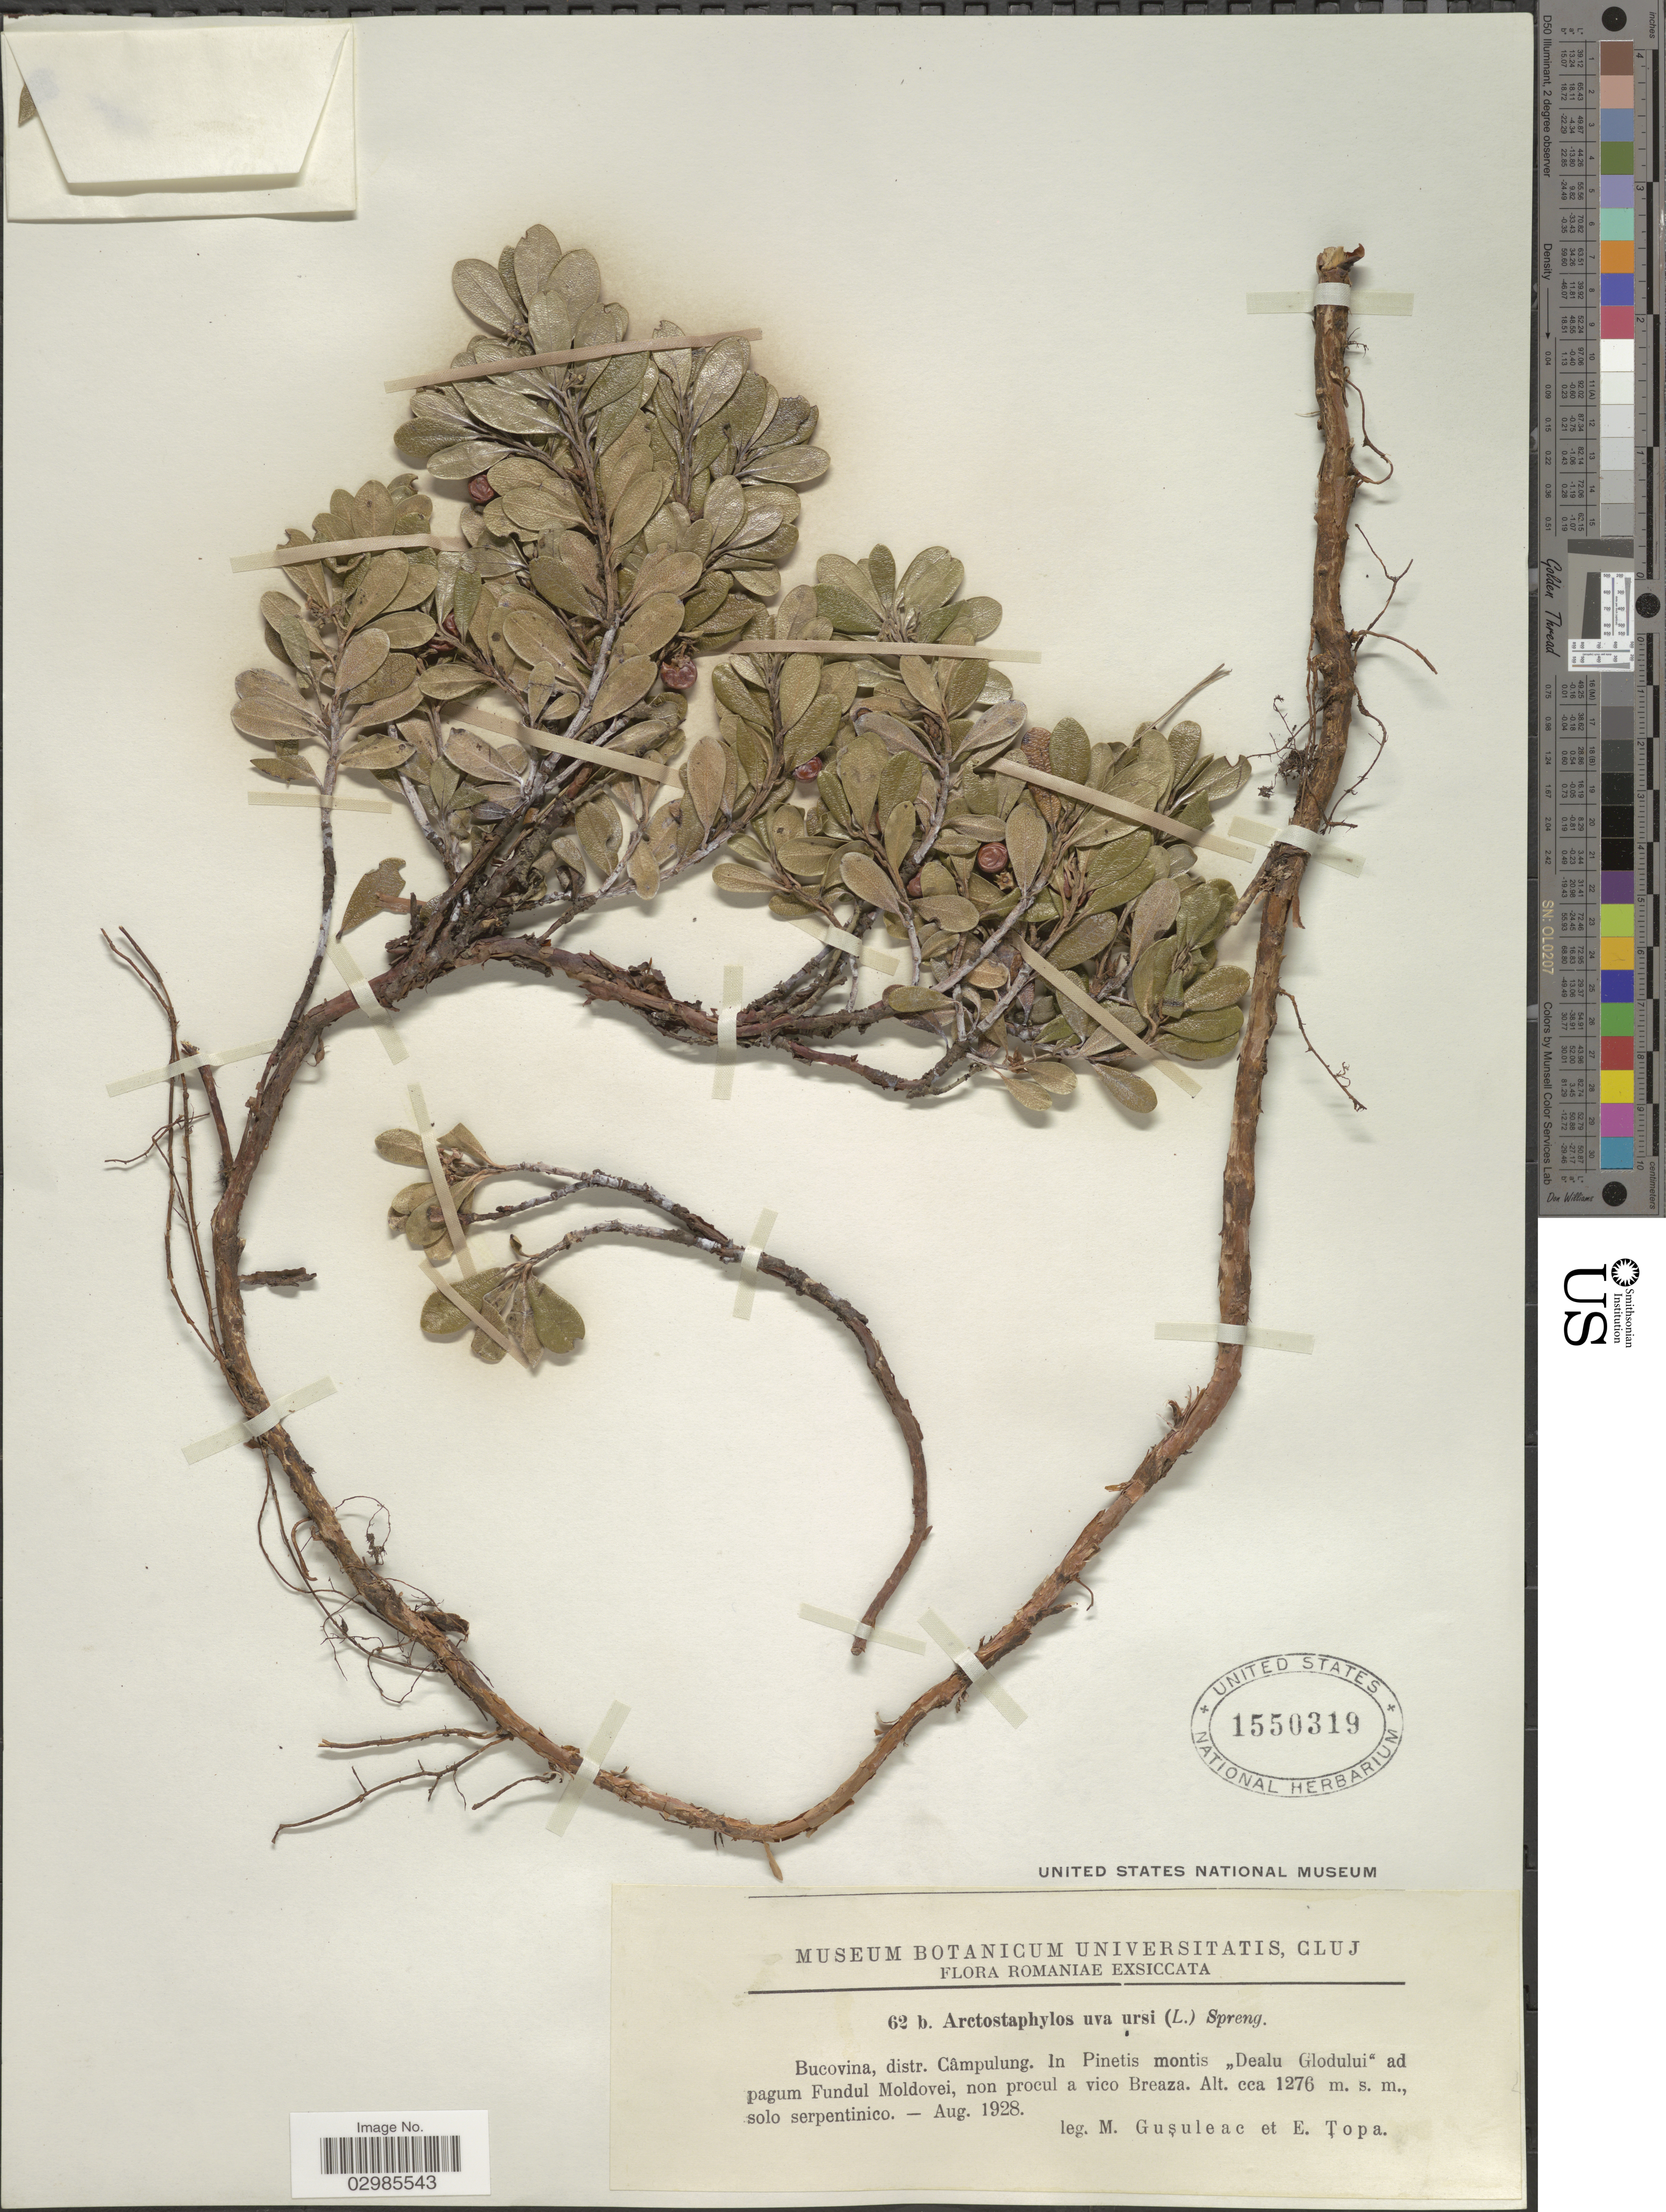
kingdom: Plantae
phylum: Tracheophyta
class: Magnoliopsida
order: Ericales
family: Ericaceae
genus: Arctostaphylos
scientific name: Arctostaphylos uva-ursi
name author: (L.) Spreng.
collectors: M. Gusuleac & E. Topa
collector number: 62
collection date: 1928-08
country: Romania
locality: Bucovina, distr. Câmpulung, In Pinetis montis "Dealu Glodului" ad pagum Fundul Moldovei, non procul a vico Breaza.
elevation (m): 1276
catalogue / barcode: US 1550319